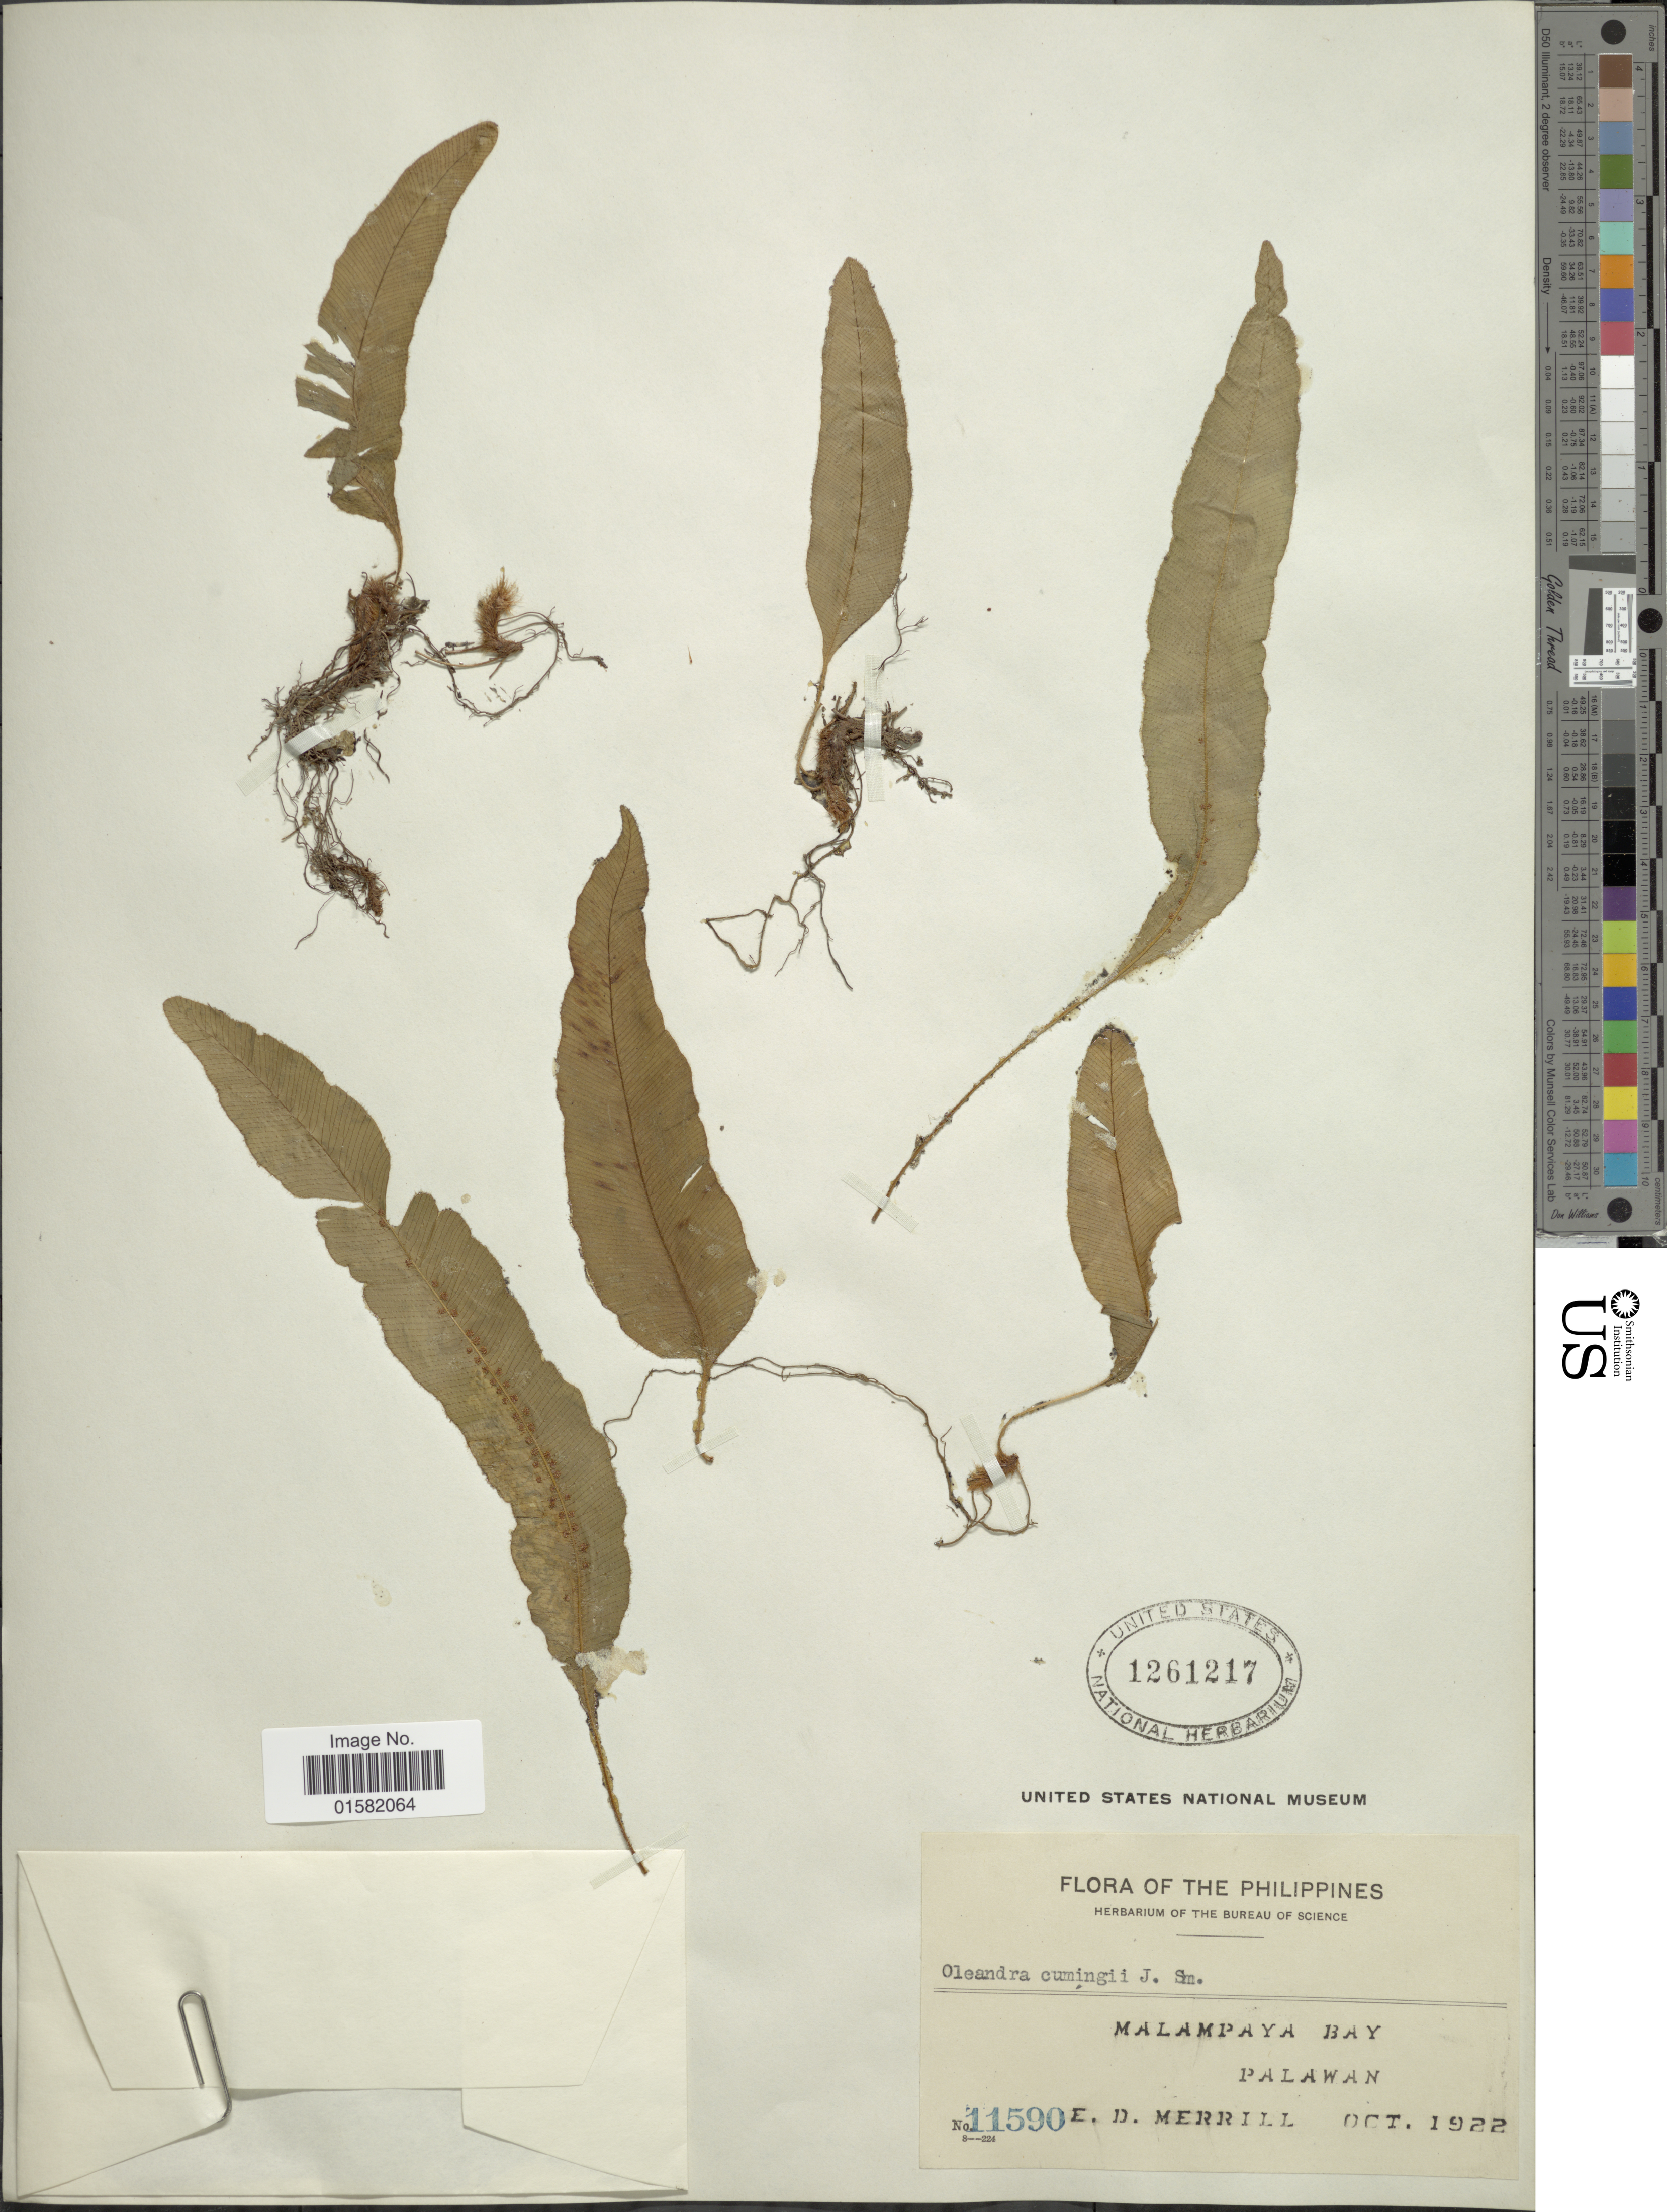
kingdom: Plantae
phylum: Tracheophyta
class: Polypodiopsida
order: Polypodiales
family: Oleandraceae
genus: Oleandra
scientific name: Oleandra cumingii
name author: J. Sm. ex C. Presl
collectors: E. D. Merrill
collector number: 11590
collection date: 1922-10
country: Philippines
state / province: Mimaropa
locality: The Philippines, Malapaya Bay, Palawan.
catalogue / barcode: US 1261217